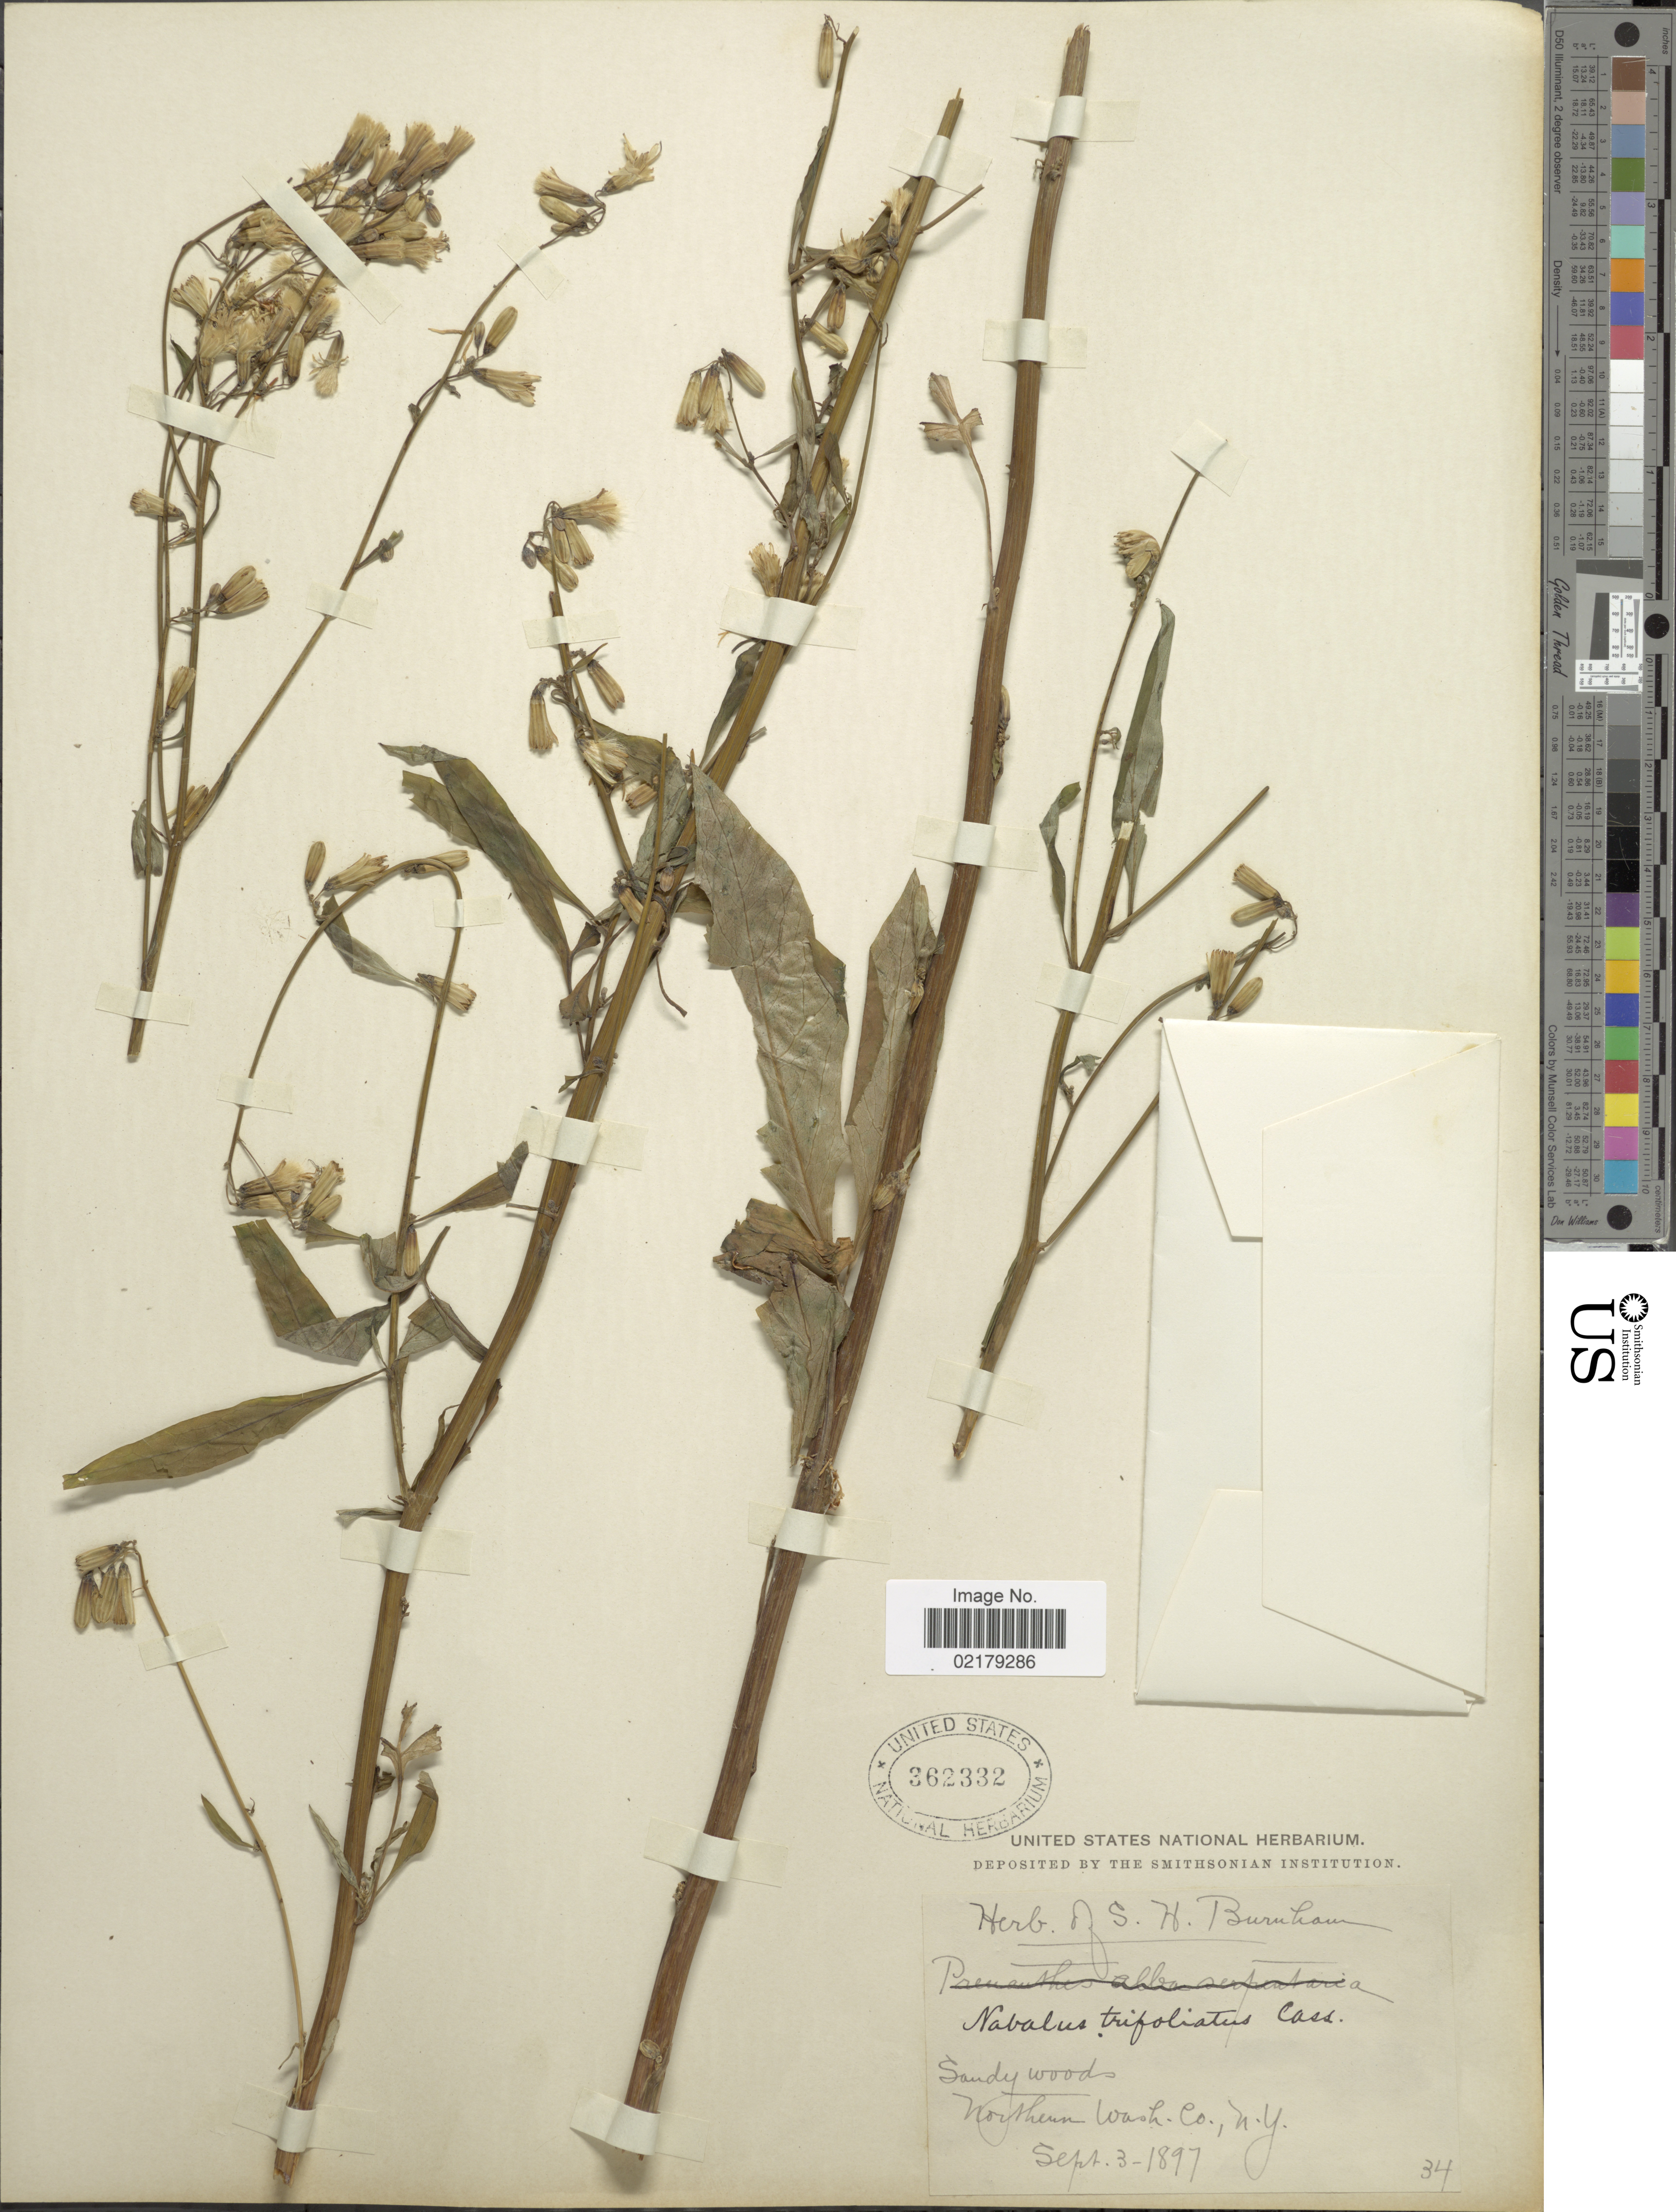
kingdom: Plantae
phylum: Tracheophyta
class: Magnoliopsida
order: Asterales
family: Asteraceae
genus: Nabalus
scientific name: Nabalus trifoliolatus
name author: Cass.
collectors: ex herb. S.H. Burnham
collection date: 1897-09-03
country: United States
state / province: New York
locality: Sandy woods, Northern Wash Co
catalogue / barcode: US 362332